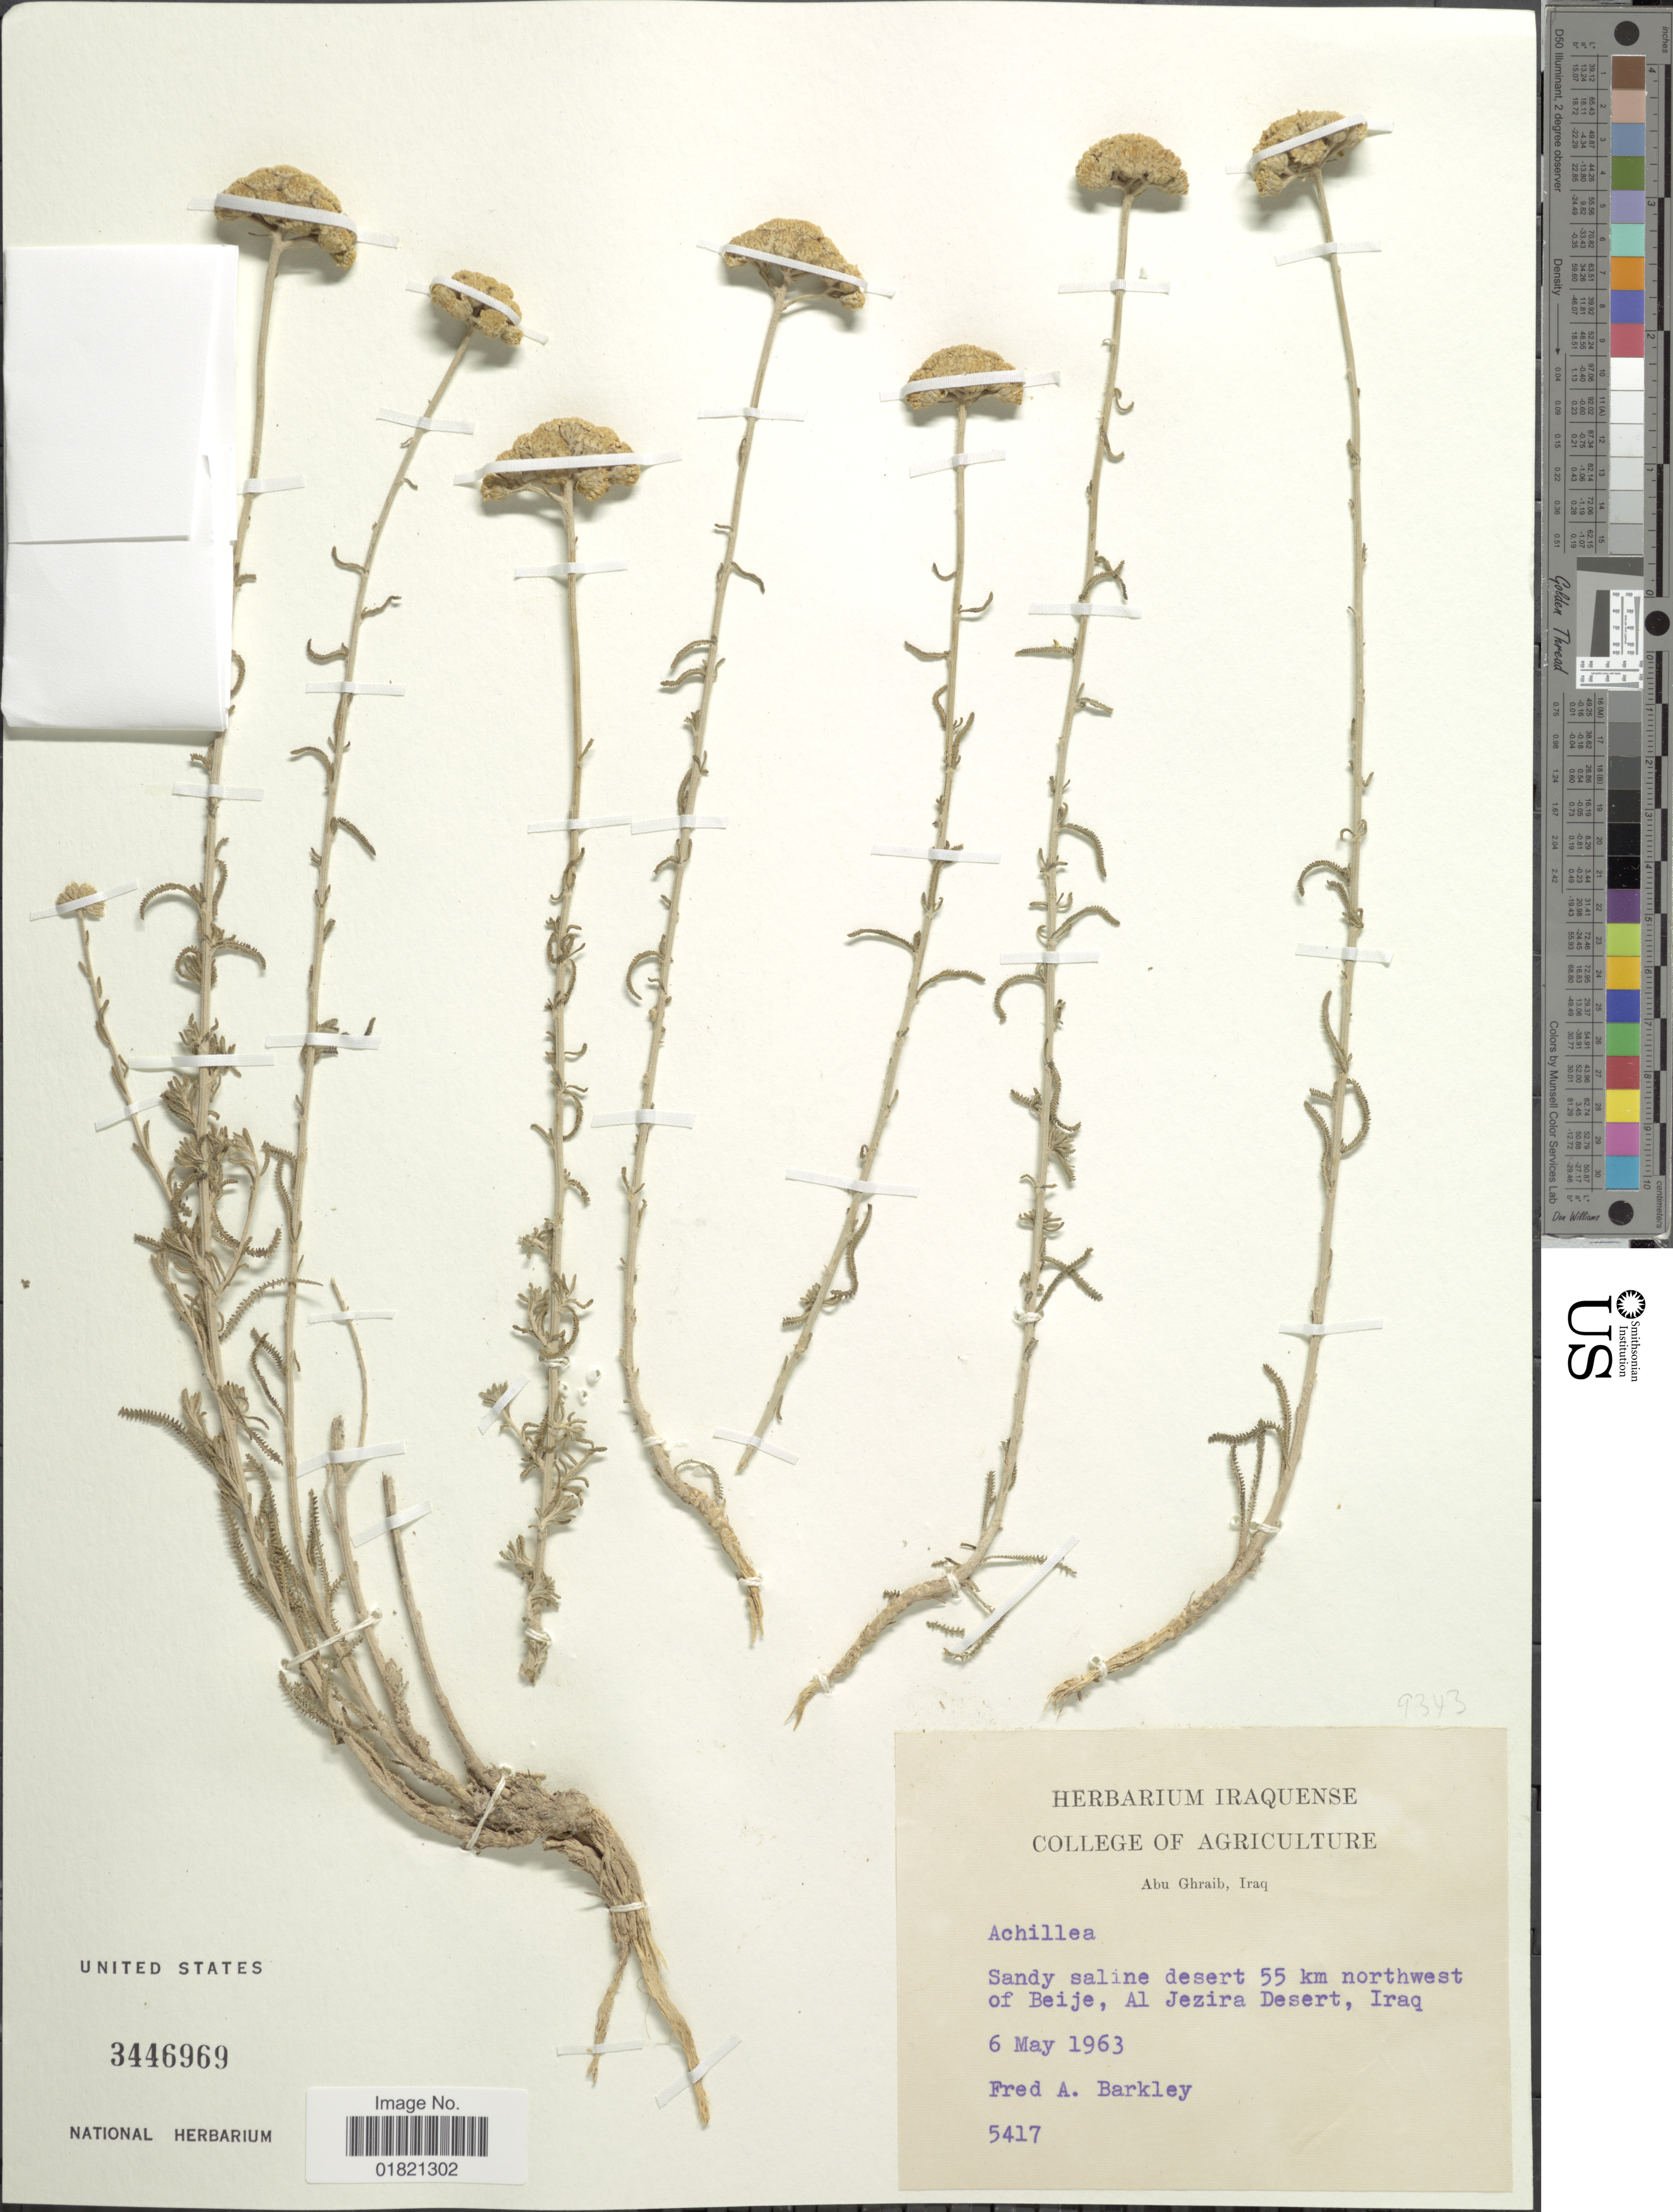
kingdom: Plantae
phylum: Tracheophyta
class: Magnoliopsida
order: Asterales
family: Asteraceae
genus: Achillea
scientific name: Achillea sp.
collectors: F. A. Barkley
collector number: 5417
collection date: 1963-05-06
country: Iraq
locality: Desert 55 km northwest of Beije, Al Jezira Desert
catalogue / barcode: US 3446969